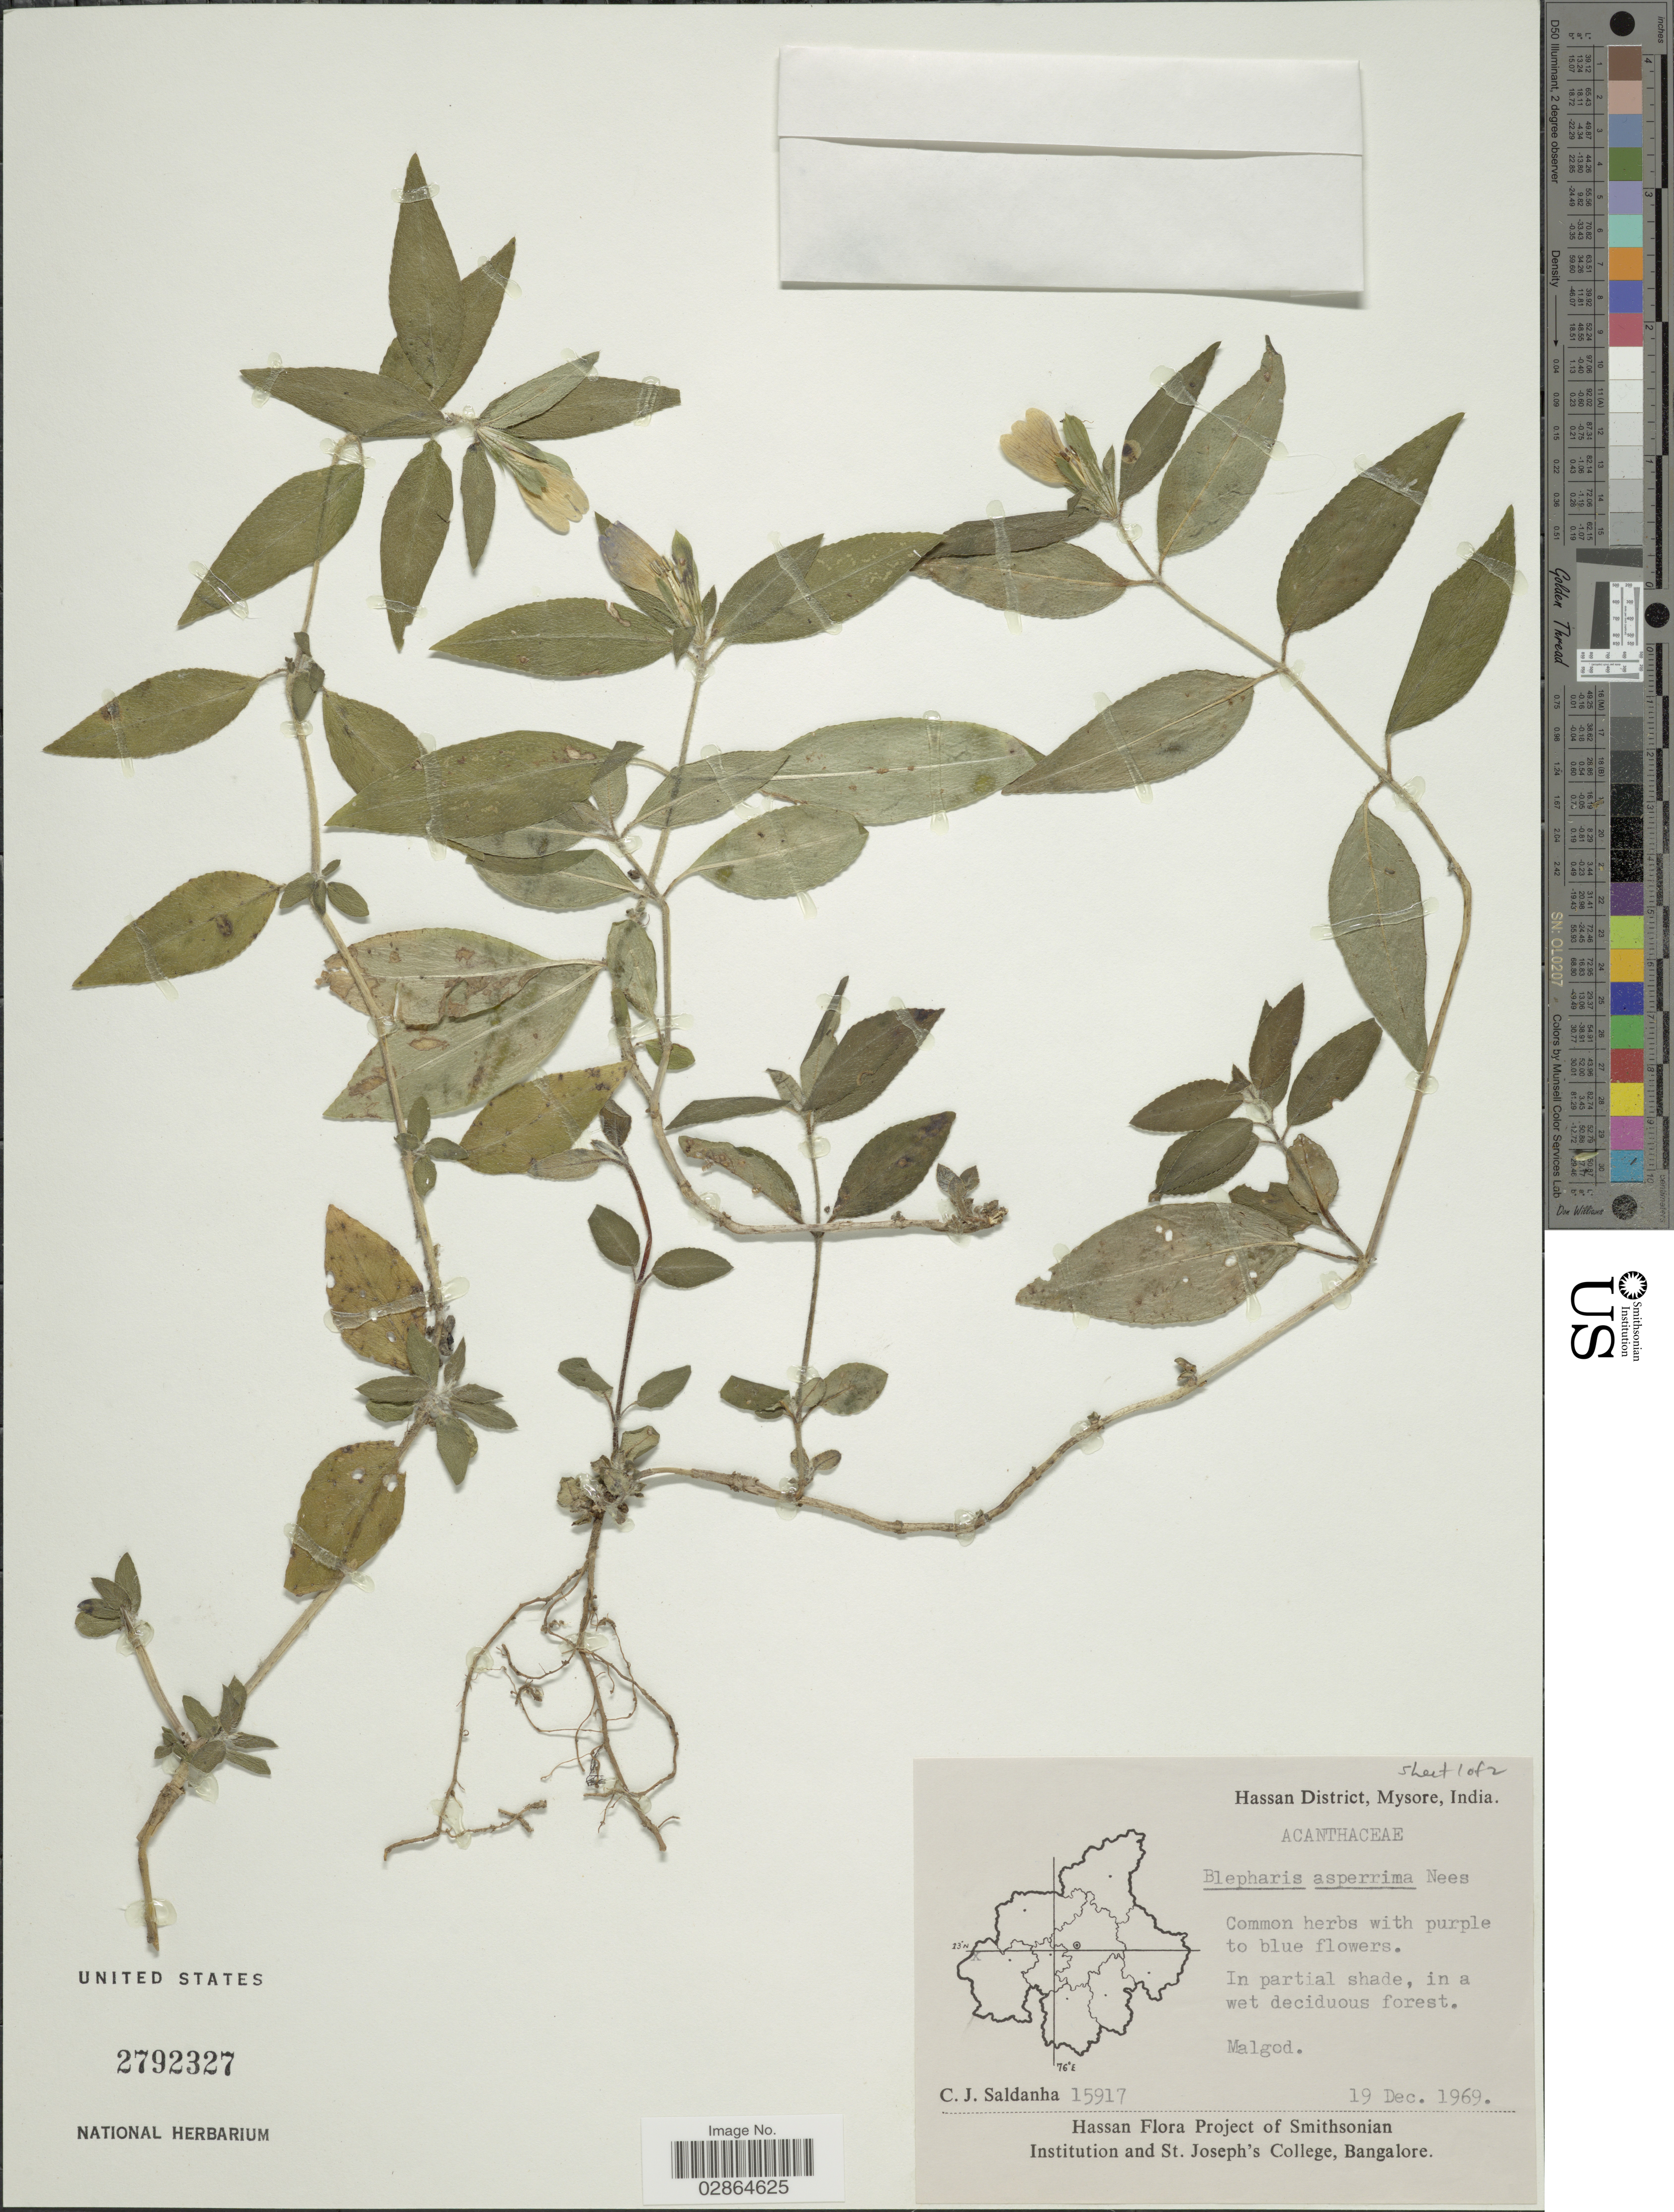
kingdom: Plantae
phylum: Tracheophyta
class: Magnoliopsida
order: Lamiales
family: Acanthaceae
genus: Blepharis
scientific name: Blepharis asperrima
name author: Nees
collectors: C. J. Saldanha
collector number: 15917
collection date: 1969-12-19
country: India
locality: Hassan District, Mysore, Malgod.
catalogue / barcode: US 2792327